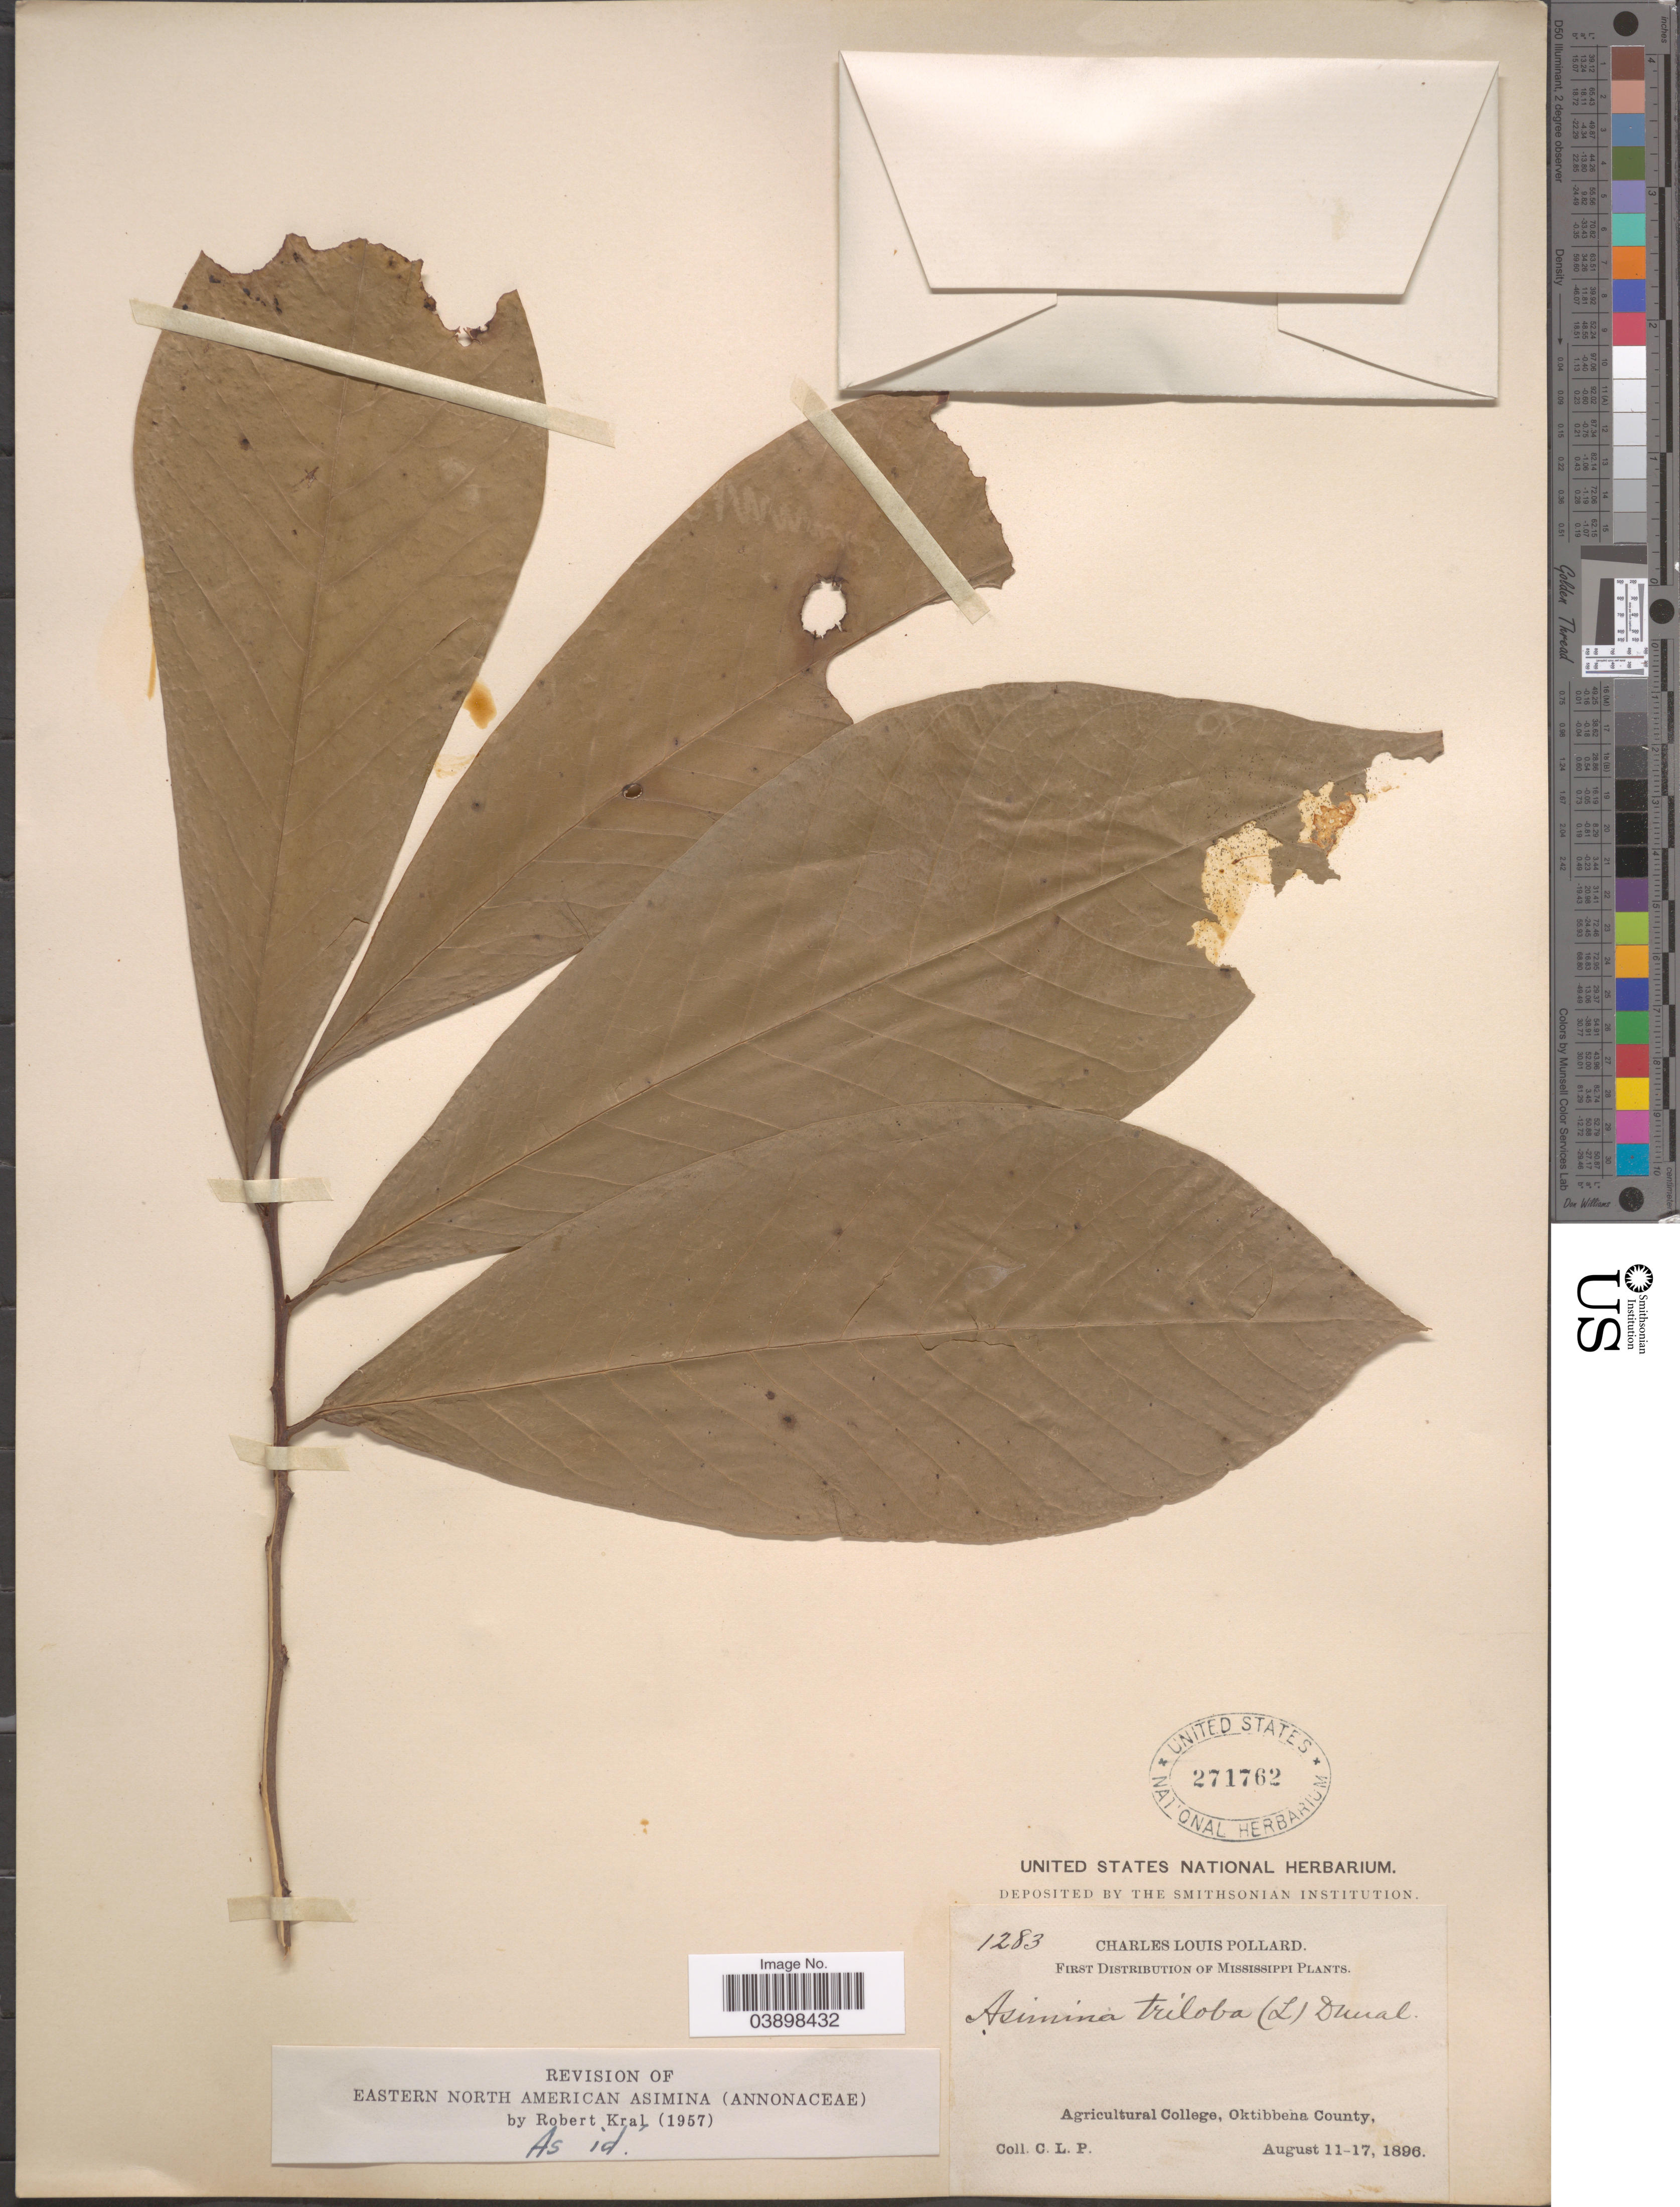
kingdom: Plantae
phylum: Tracheophyta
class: Magnoliopsida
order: Magnoliales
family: Annonaceae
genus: Asimina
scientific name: Asimina triloba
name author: (L.) Dunal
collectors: C. L. Pollard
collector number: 1283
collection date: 1896-08-11/1896-08-17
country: United States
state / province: Mississippi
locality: Agricultural College, Oktibbeha County.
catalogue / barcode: US 271762